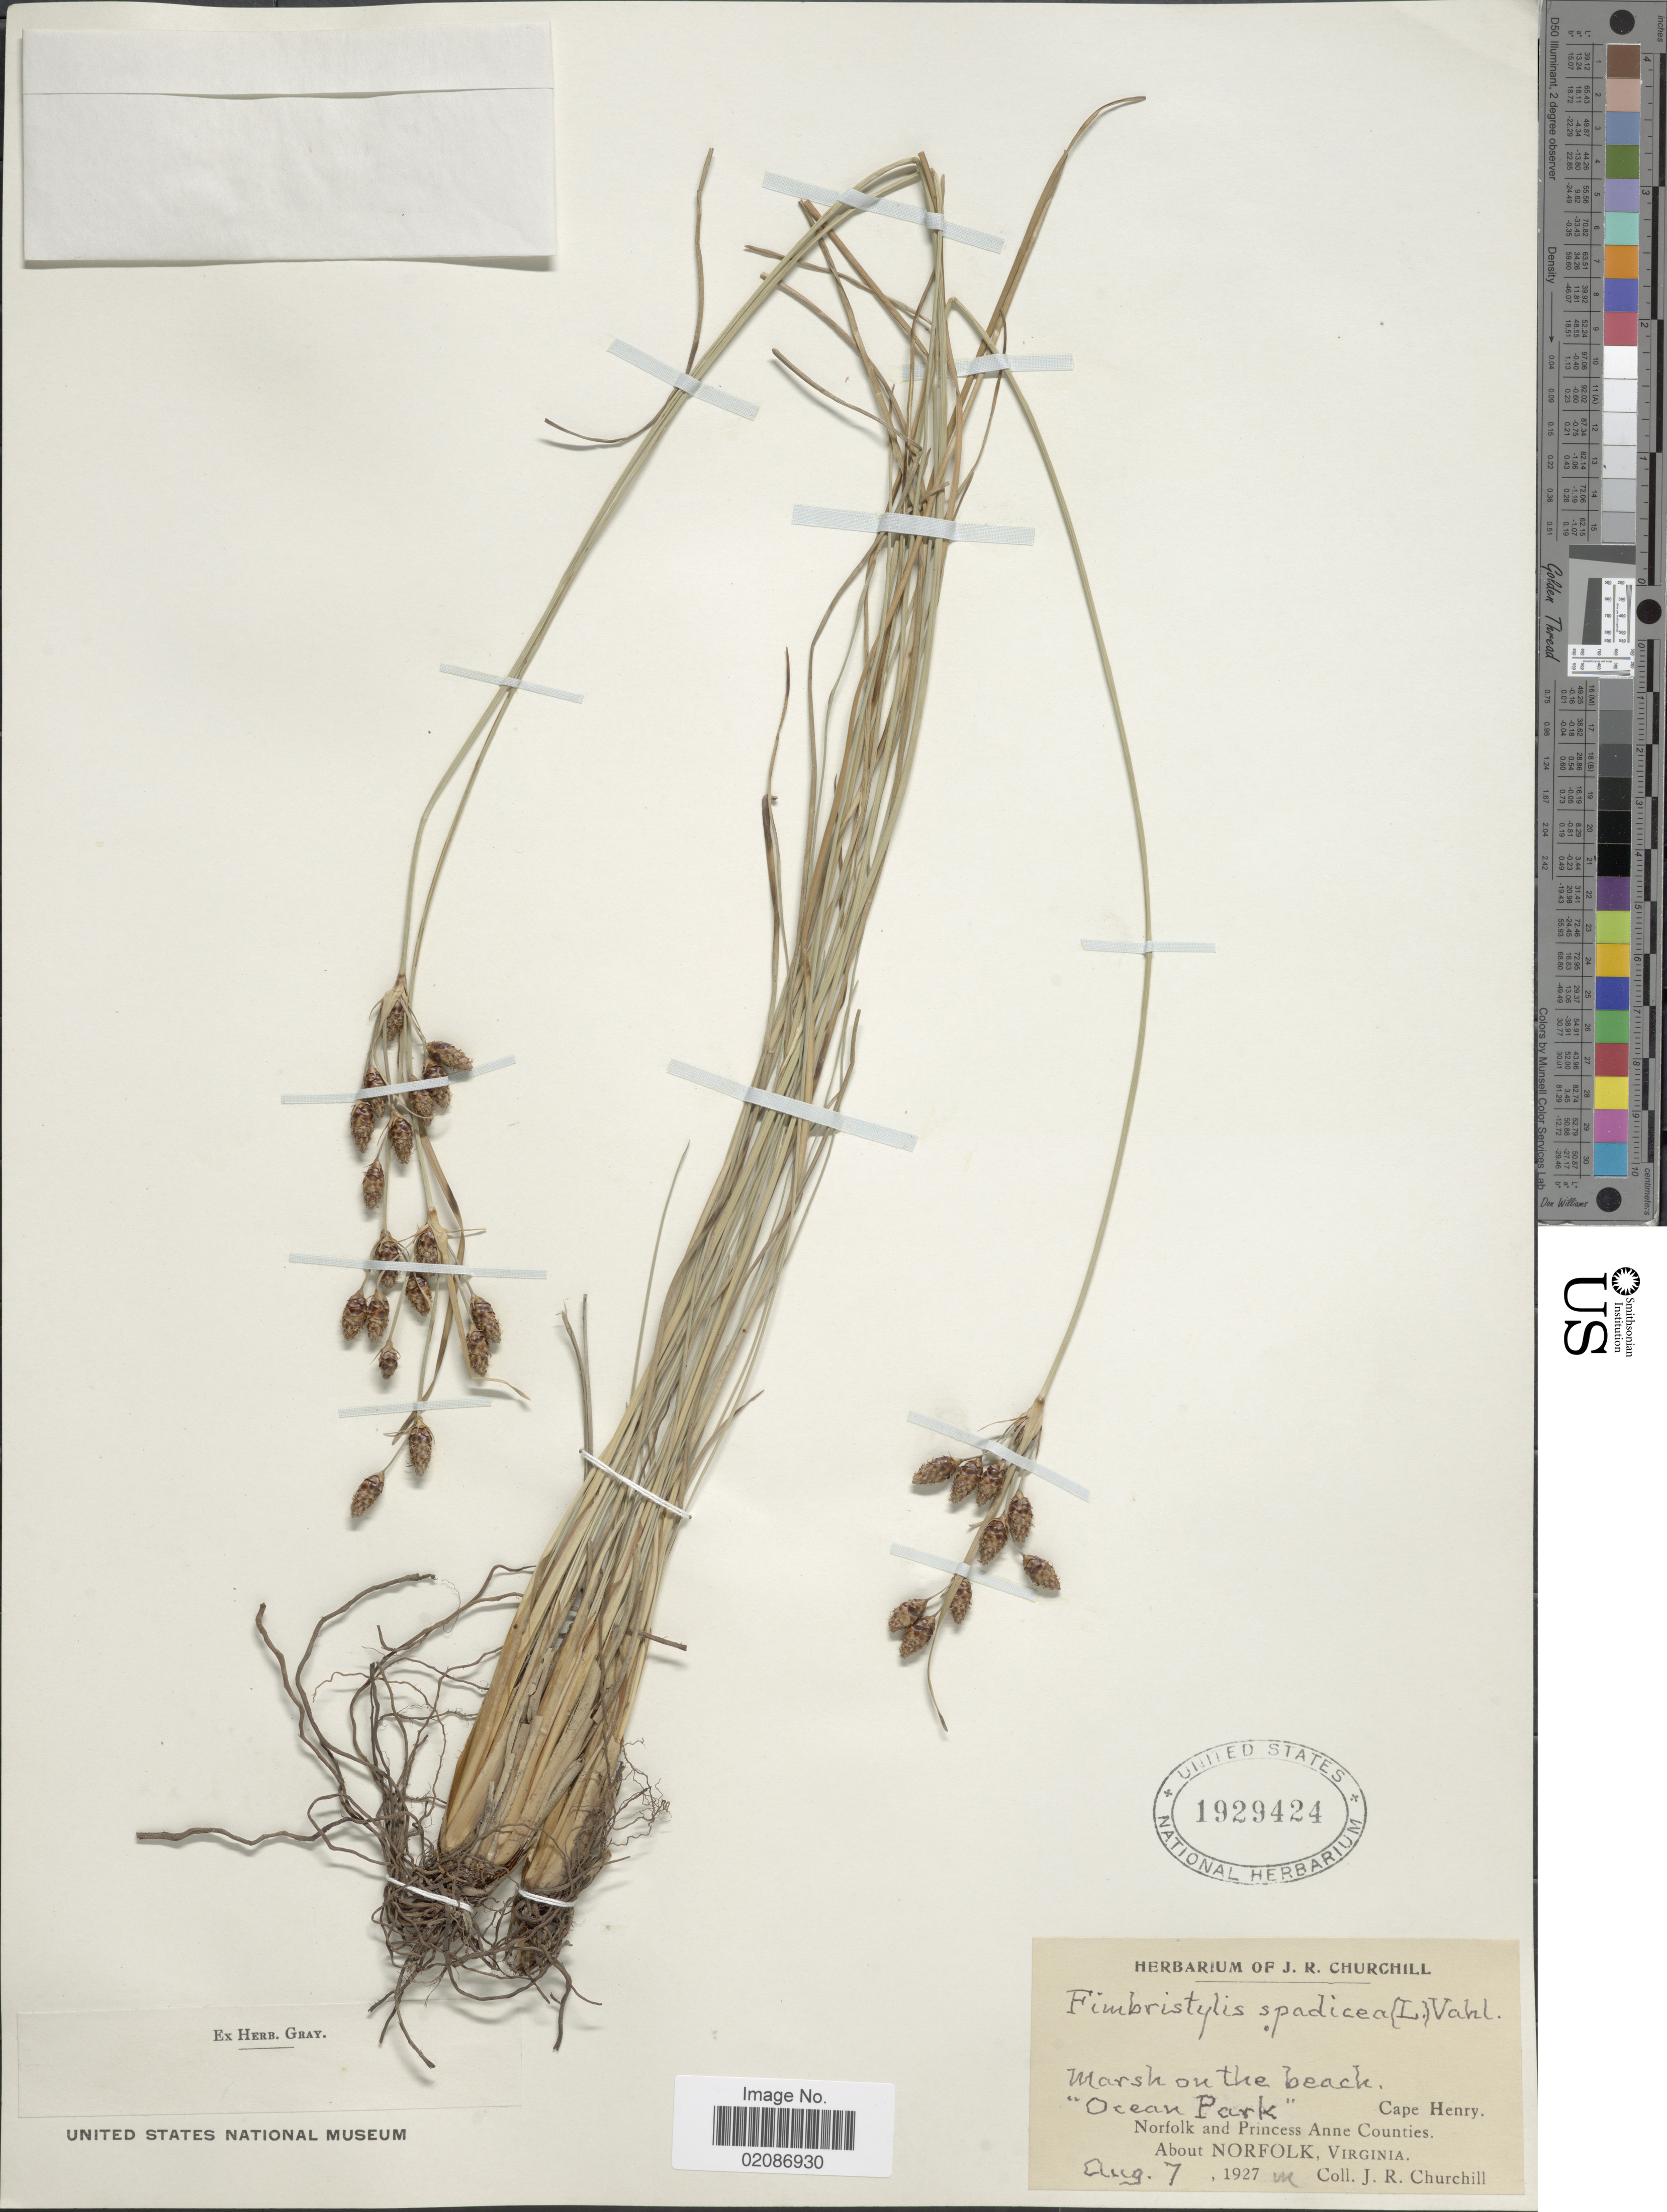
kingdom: Plantae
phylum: Tracheophyta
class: Liliopsida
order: Poales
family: Cyperaceae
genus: Fimbristylis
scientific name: Fimbristylis castanea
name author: (Michx.) Vahl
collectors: J. Churchill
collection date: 1927-08-07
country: United States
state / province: Virginia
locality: Warshat "Ocean Park" Cape Henry. Norfolk and Princess Anne Counties, About Norfolk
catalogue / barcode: US 1929424